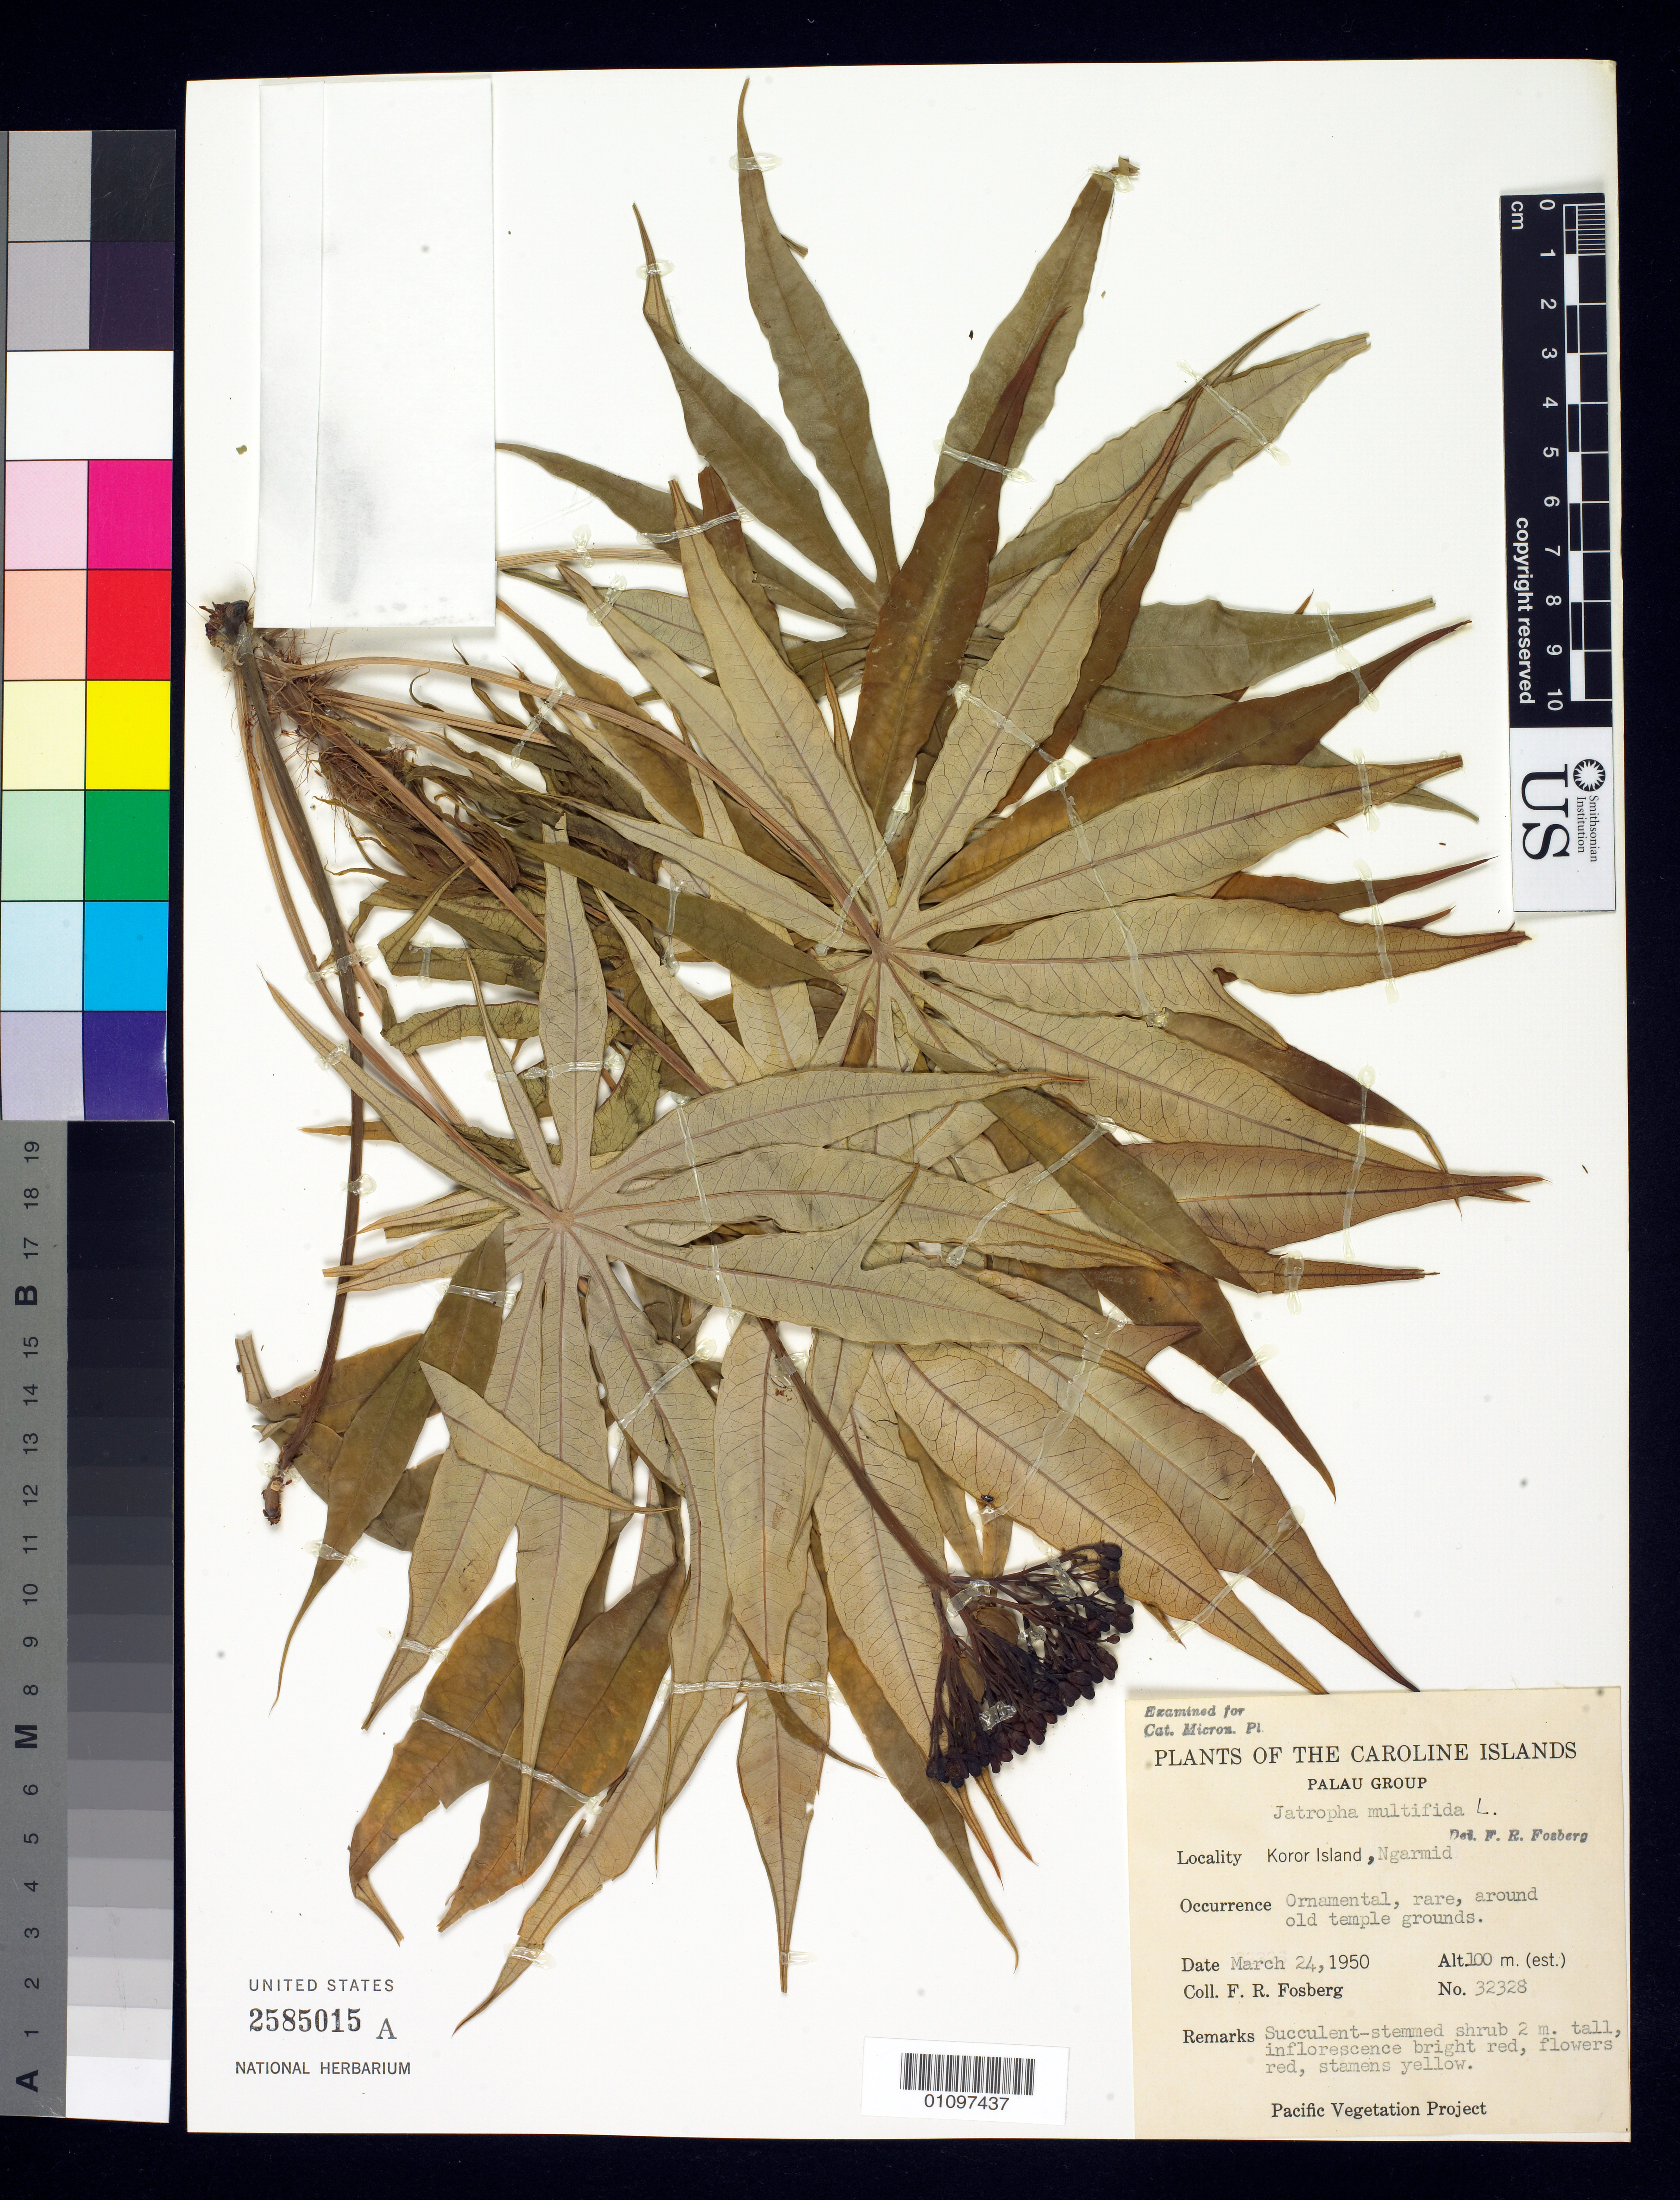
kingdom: Plantae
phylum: Tracheophyta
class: Magnoliopsida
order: Malpighiales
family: Euphorbiaceae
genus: Jatropha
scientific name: Jatropha multifida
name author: L.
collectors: F. R. Fosberg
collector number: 32328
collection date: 1950-03-24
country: Palau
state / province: Koror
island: Oreor [Koror] I.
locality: Ngarmid, around old temple grounds.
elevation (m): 100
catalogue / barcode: US 2585015A